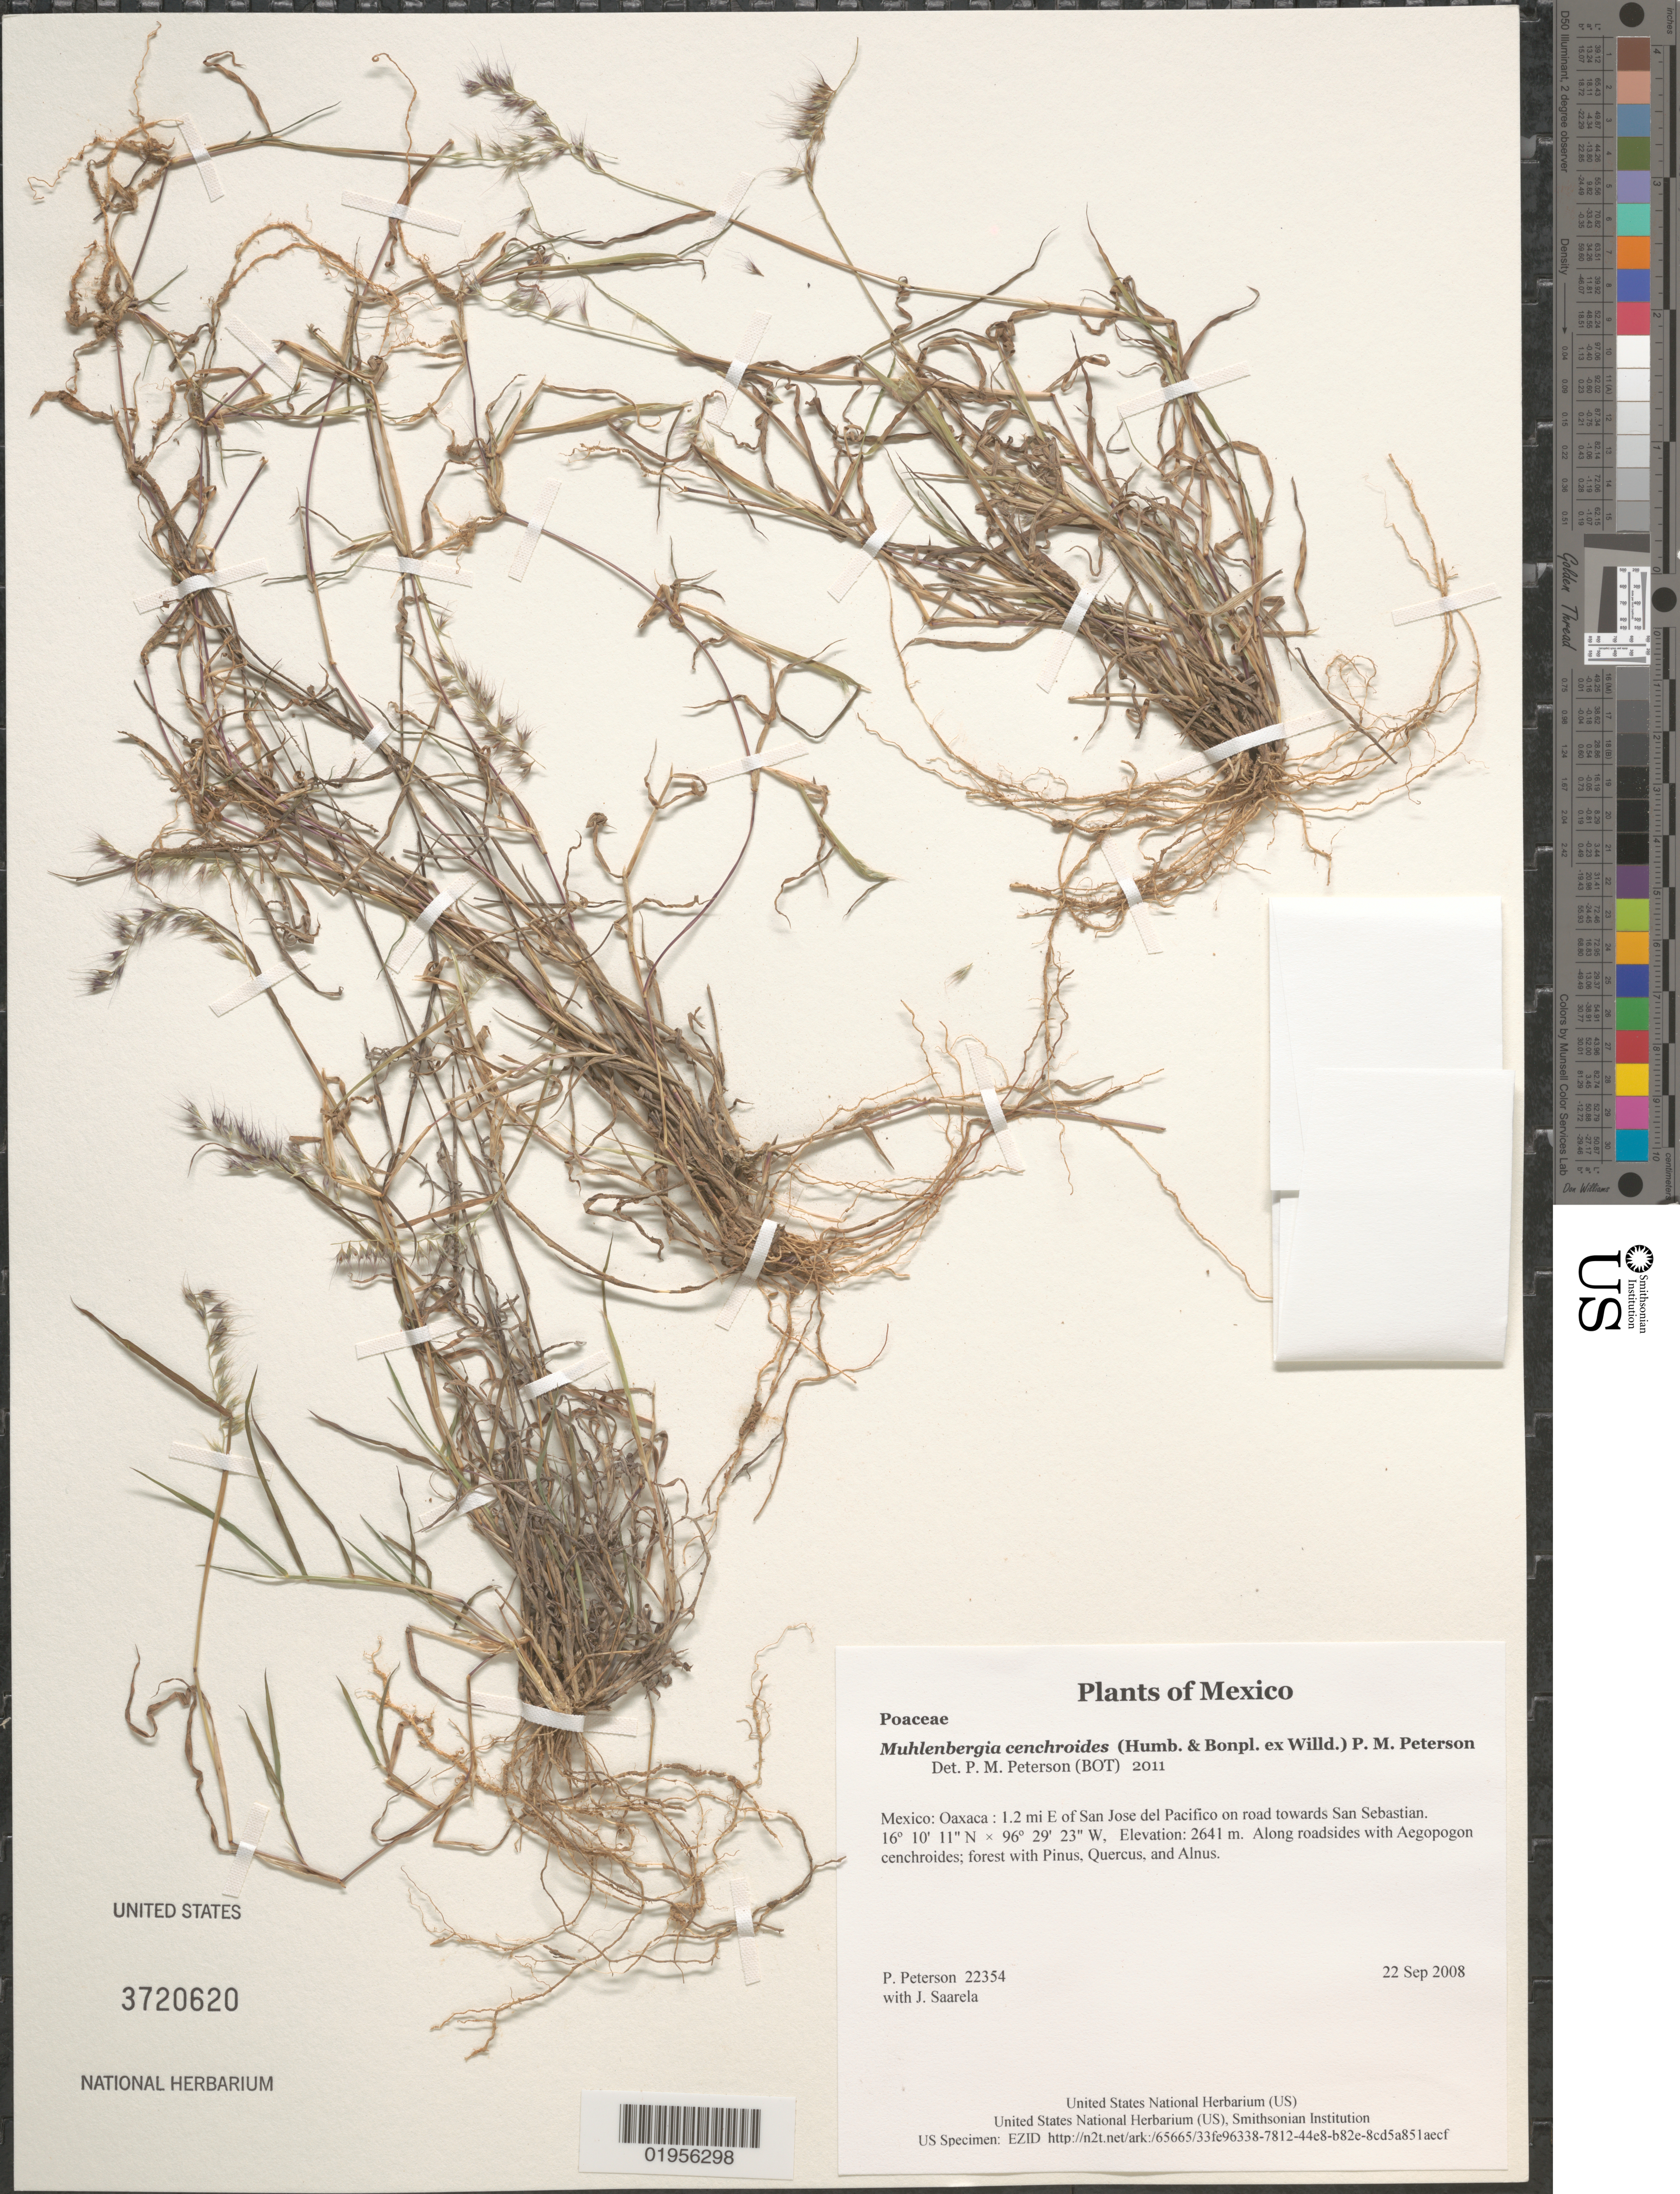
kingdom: Plantae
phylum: Tracheophyta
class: Liliopsida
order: Poales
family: Poaceae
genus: Muhlenbergia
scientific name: Muhlenbergia cenchroides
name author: (Humb. & Bonpl. ex Willd.) P.M. Peterson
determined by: Peterson, Paul M., (BOT), Smithsonian Institution - National Museum of Natural History (UNITED STATES)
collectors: P. M. Peterson & J. Saarela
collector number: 22354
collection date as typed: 22 Sep 2008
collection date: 2008-09-22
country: Mexico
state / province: Oaxaca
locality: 1.2 mi E of San Jose del Pacifico on road towards San Sebastian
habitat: Along roadsides with Aegopogon cenchroides; forest with Pinus, Quercus, and Alnus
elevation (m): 2641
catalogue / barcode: US 3720620